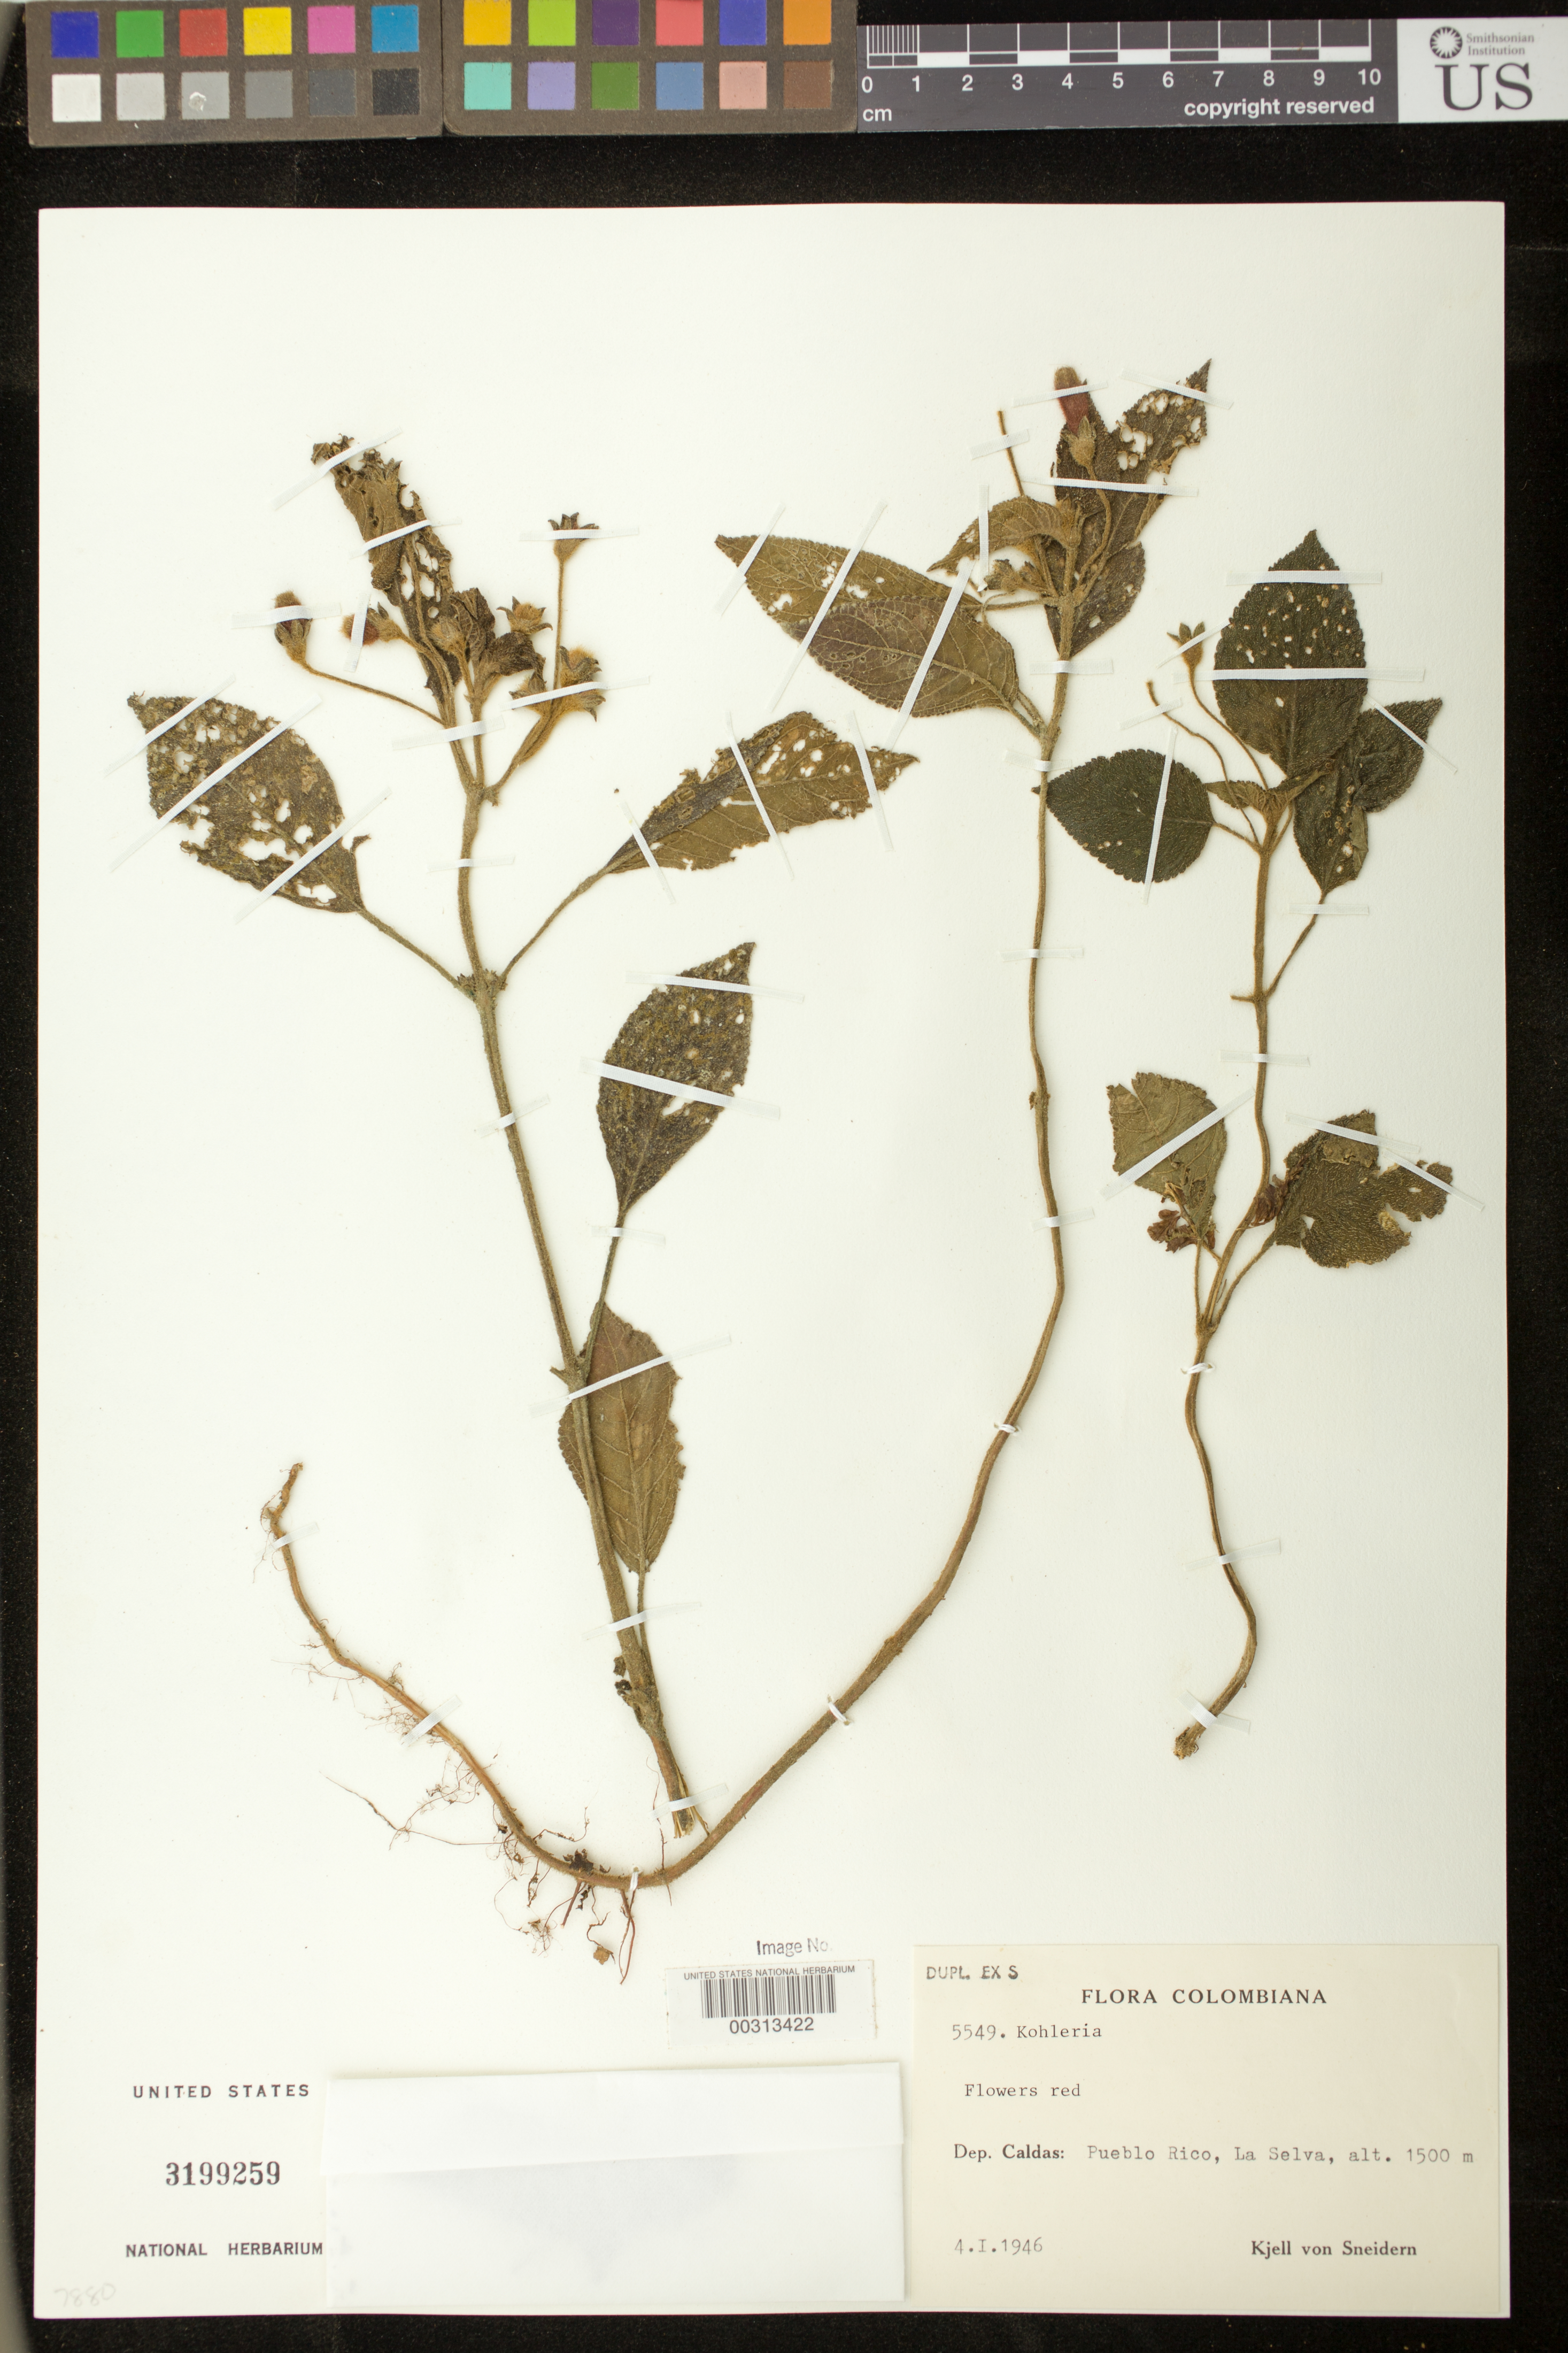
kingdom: Plantae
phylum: Tracheophyta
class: Magnoliopsida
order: Lamiales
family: Gesneriaceae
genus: Kohleria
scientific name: Kohleria inaequalis var. inaequalis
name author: (Benth.) Wiehler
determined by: Skog, Laurence E.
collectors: K. von Sneidern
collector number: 5549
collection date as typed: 04 Jan 1946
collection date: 1946-01-04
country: Colombia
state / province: Caldas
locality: Pueblo Rico, La Selva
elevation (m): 1500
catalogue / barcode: US 3199259